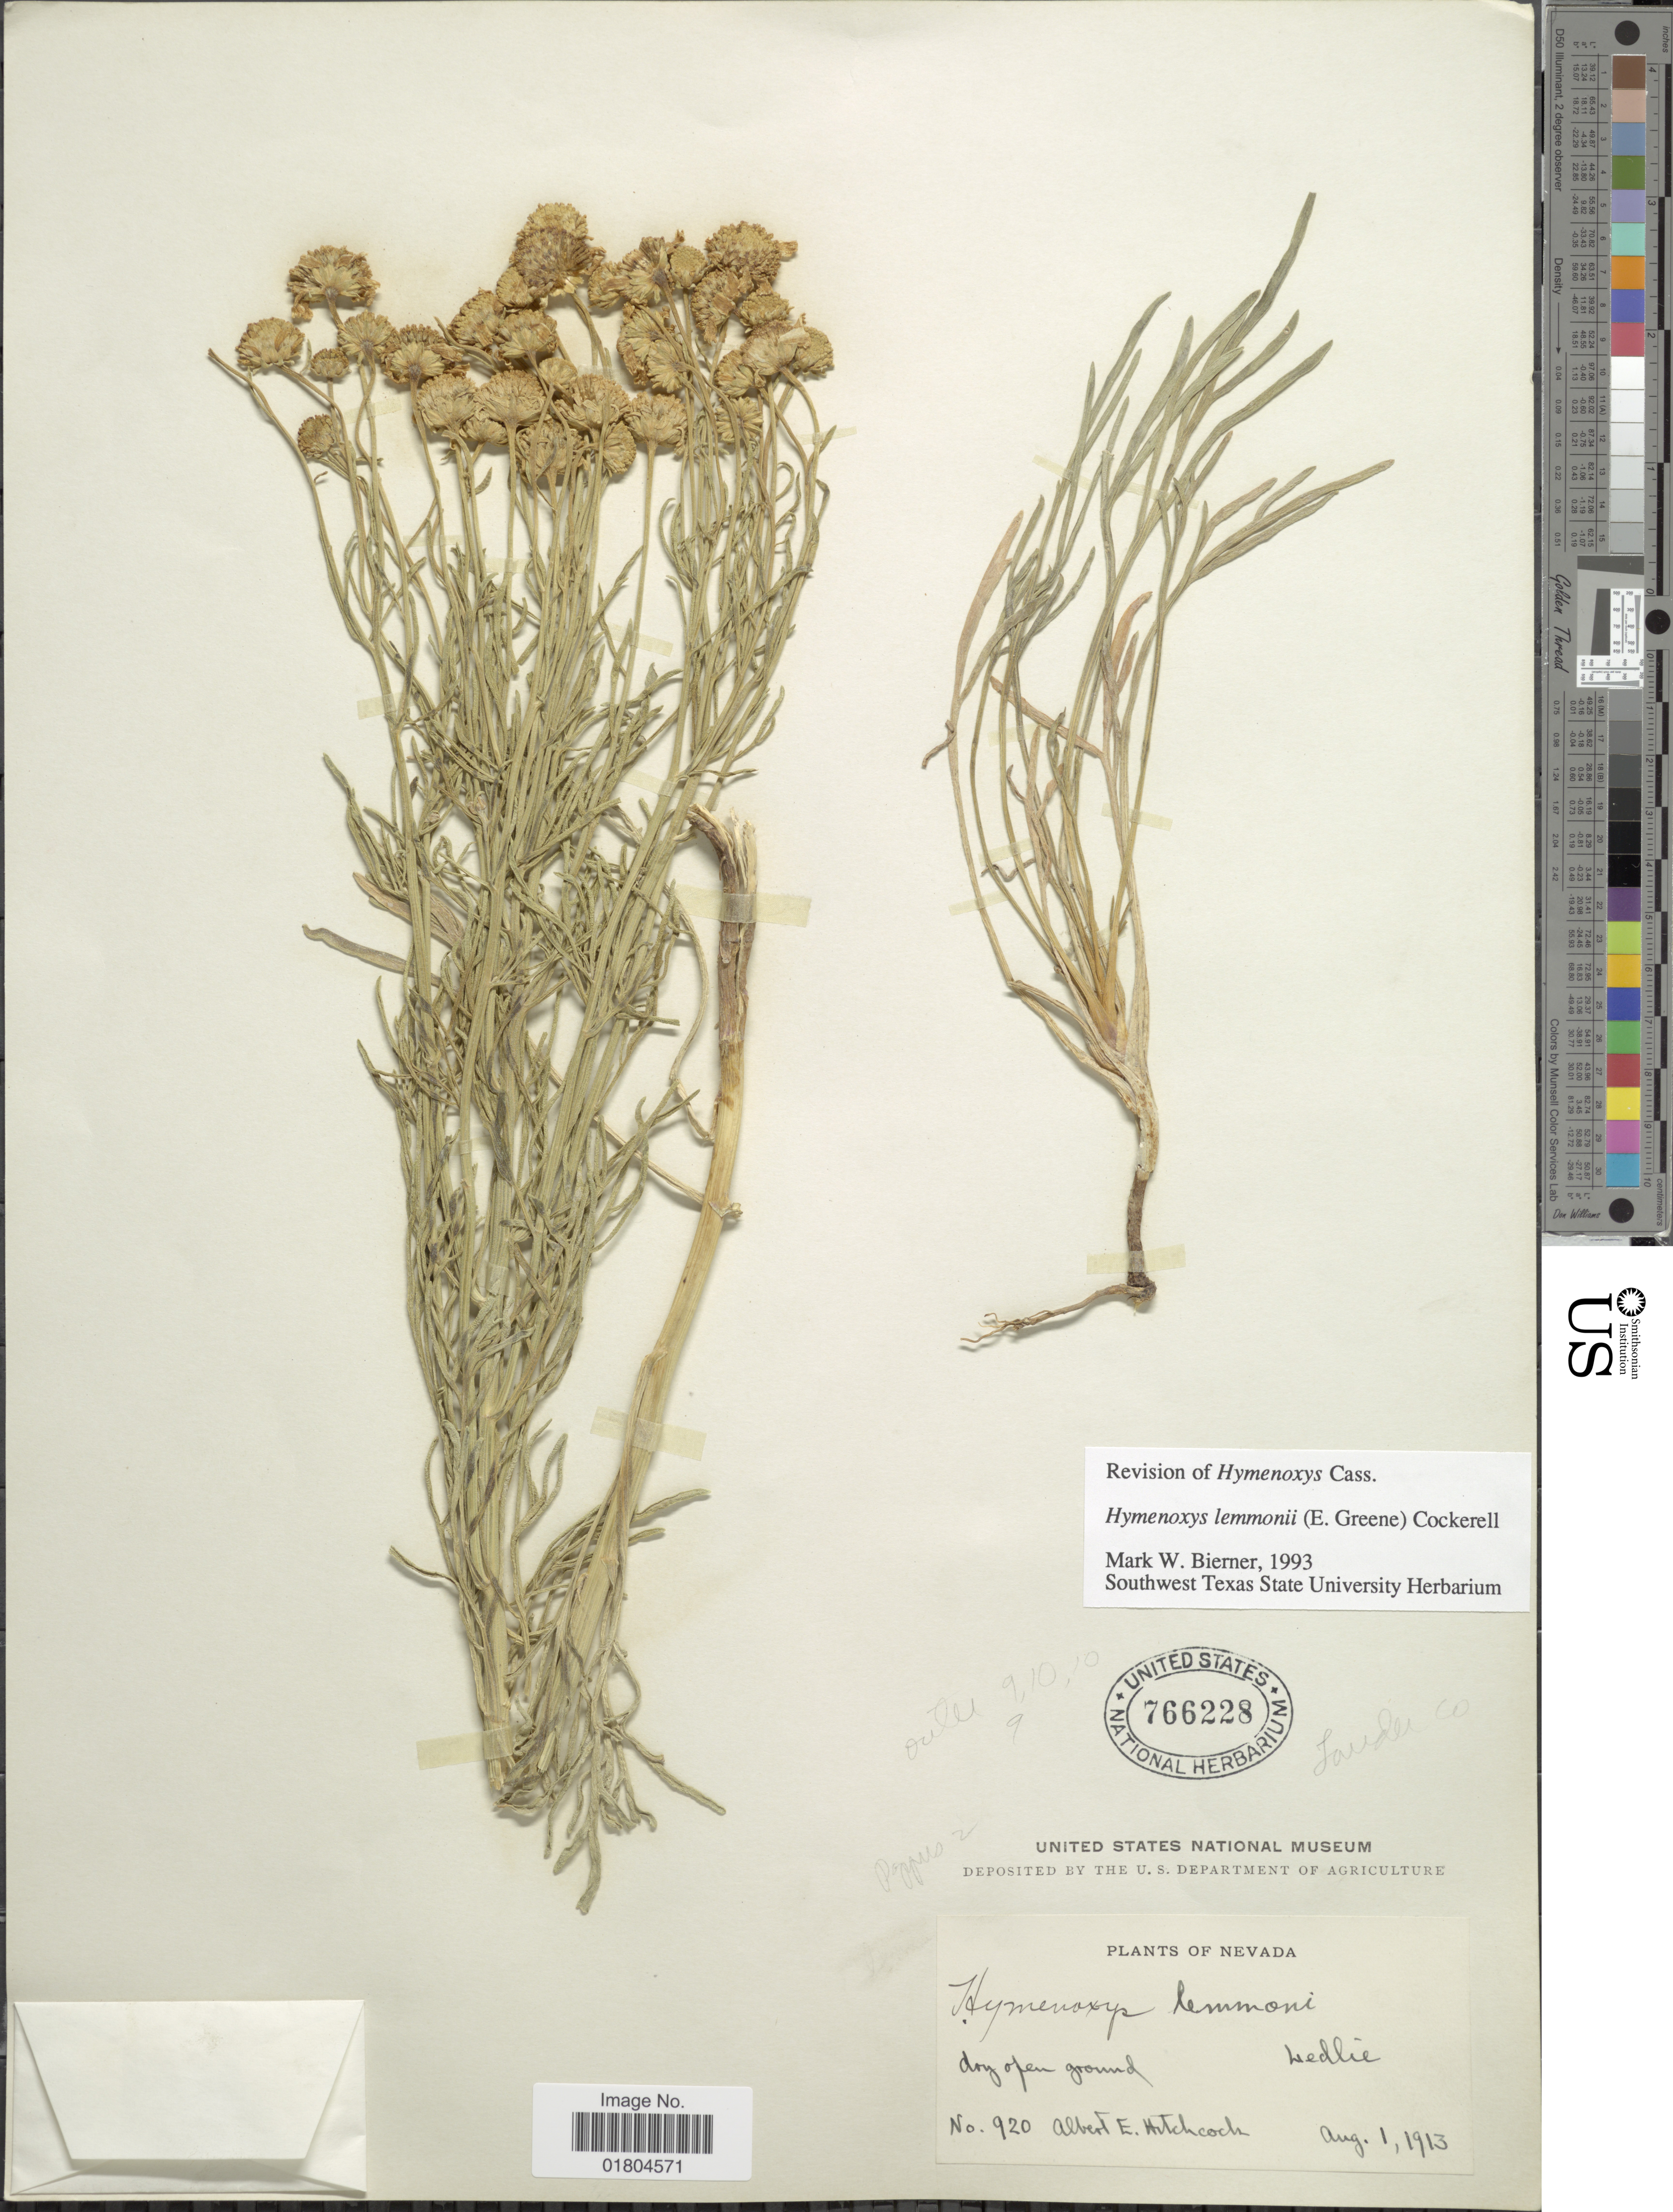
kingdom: Plantae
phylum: Tracheophyta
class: Magnoliopsida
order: Asterales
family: Asteraceae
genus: Hymenoxys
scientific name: Hymenoxys lemmonii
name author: (Greene) Cockerell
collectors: A. Hitchcock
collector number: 920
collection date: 1913-08-01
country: United States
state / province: Nevada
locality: Dry open ground, Ledlie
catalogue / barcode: US 766228